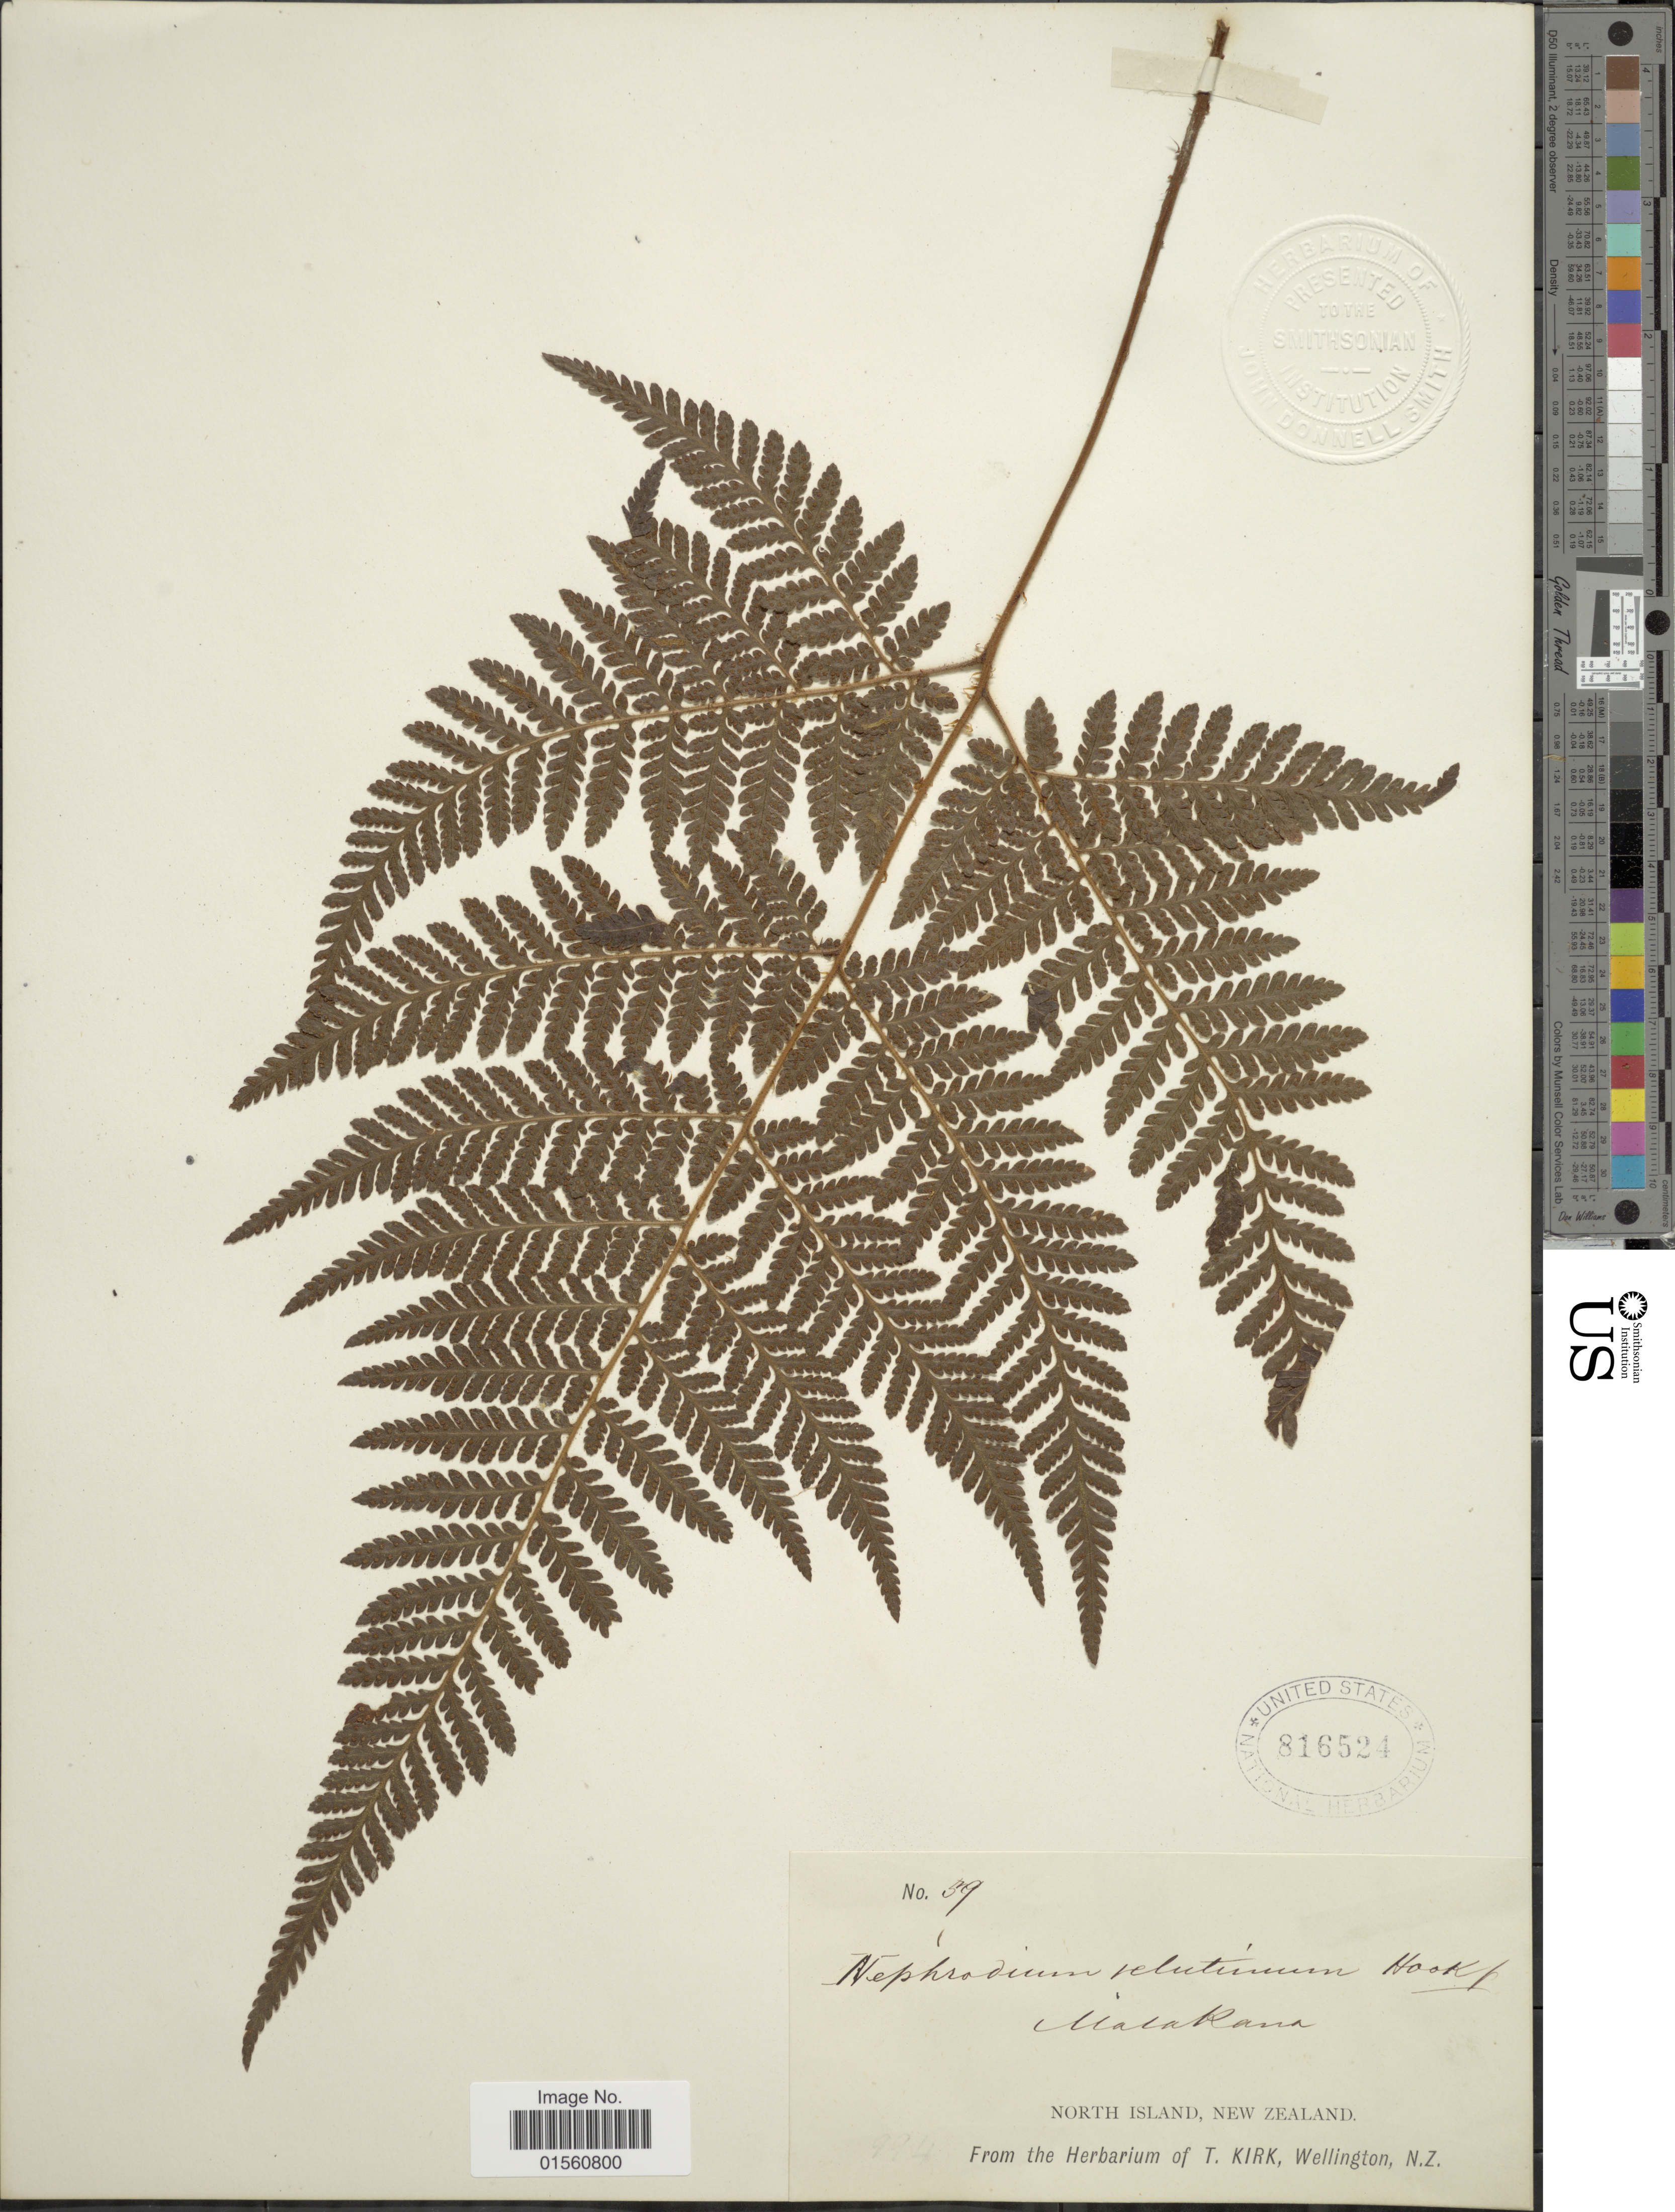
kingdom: Plantae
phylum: Tracheophyta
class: Polypodiopsida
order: Polypodiales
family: Dryopteridaceae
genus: Lastreopsis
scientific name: Lastreopsis velutina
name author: (A. Rich.) Tindale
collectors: ex herb. T. Kirk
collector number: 59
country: New Zealand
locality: North Island, Matakana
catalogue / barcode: US 816524